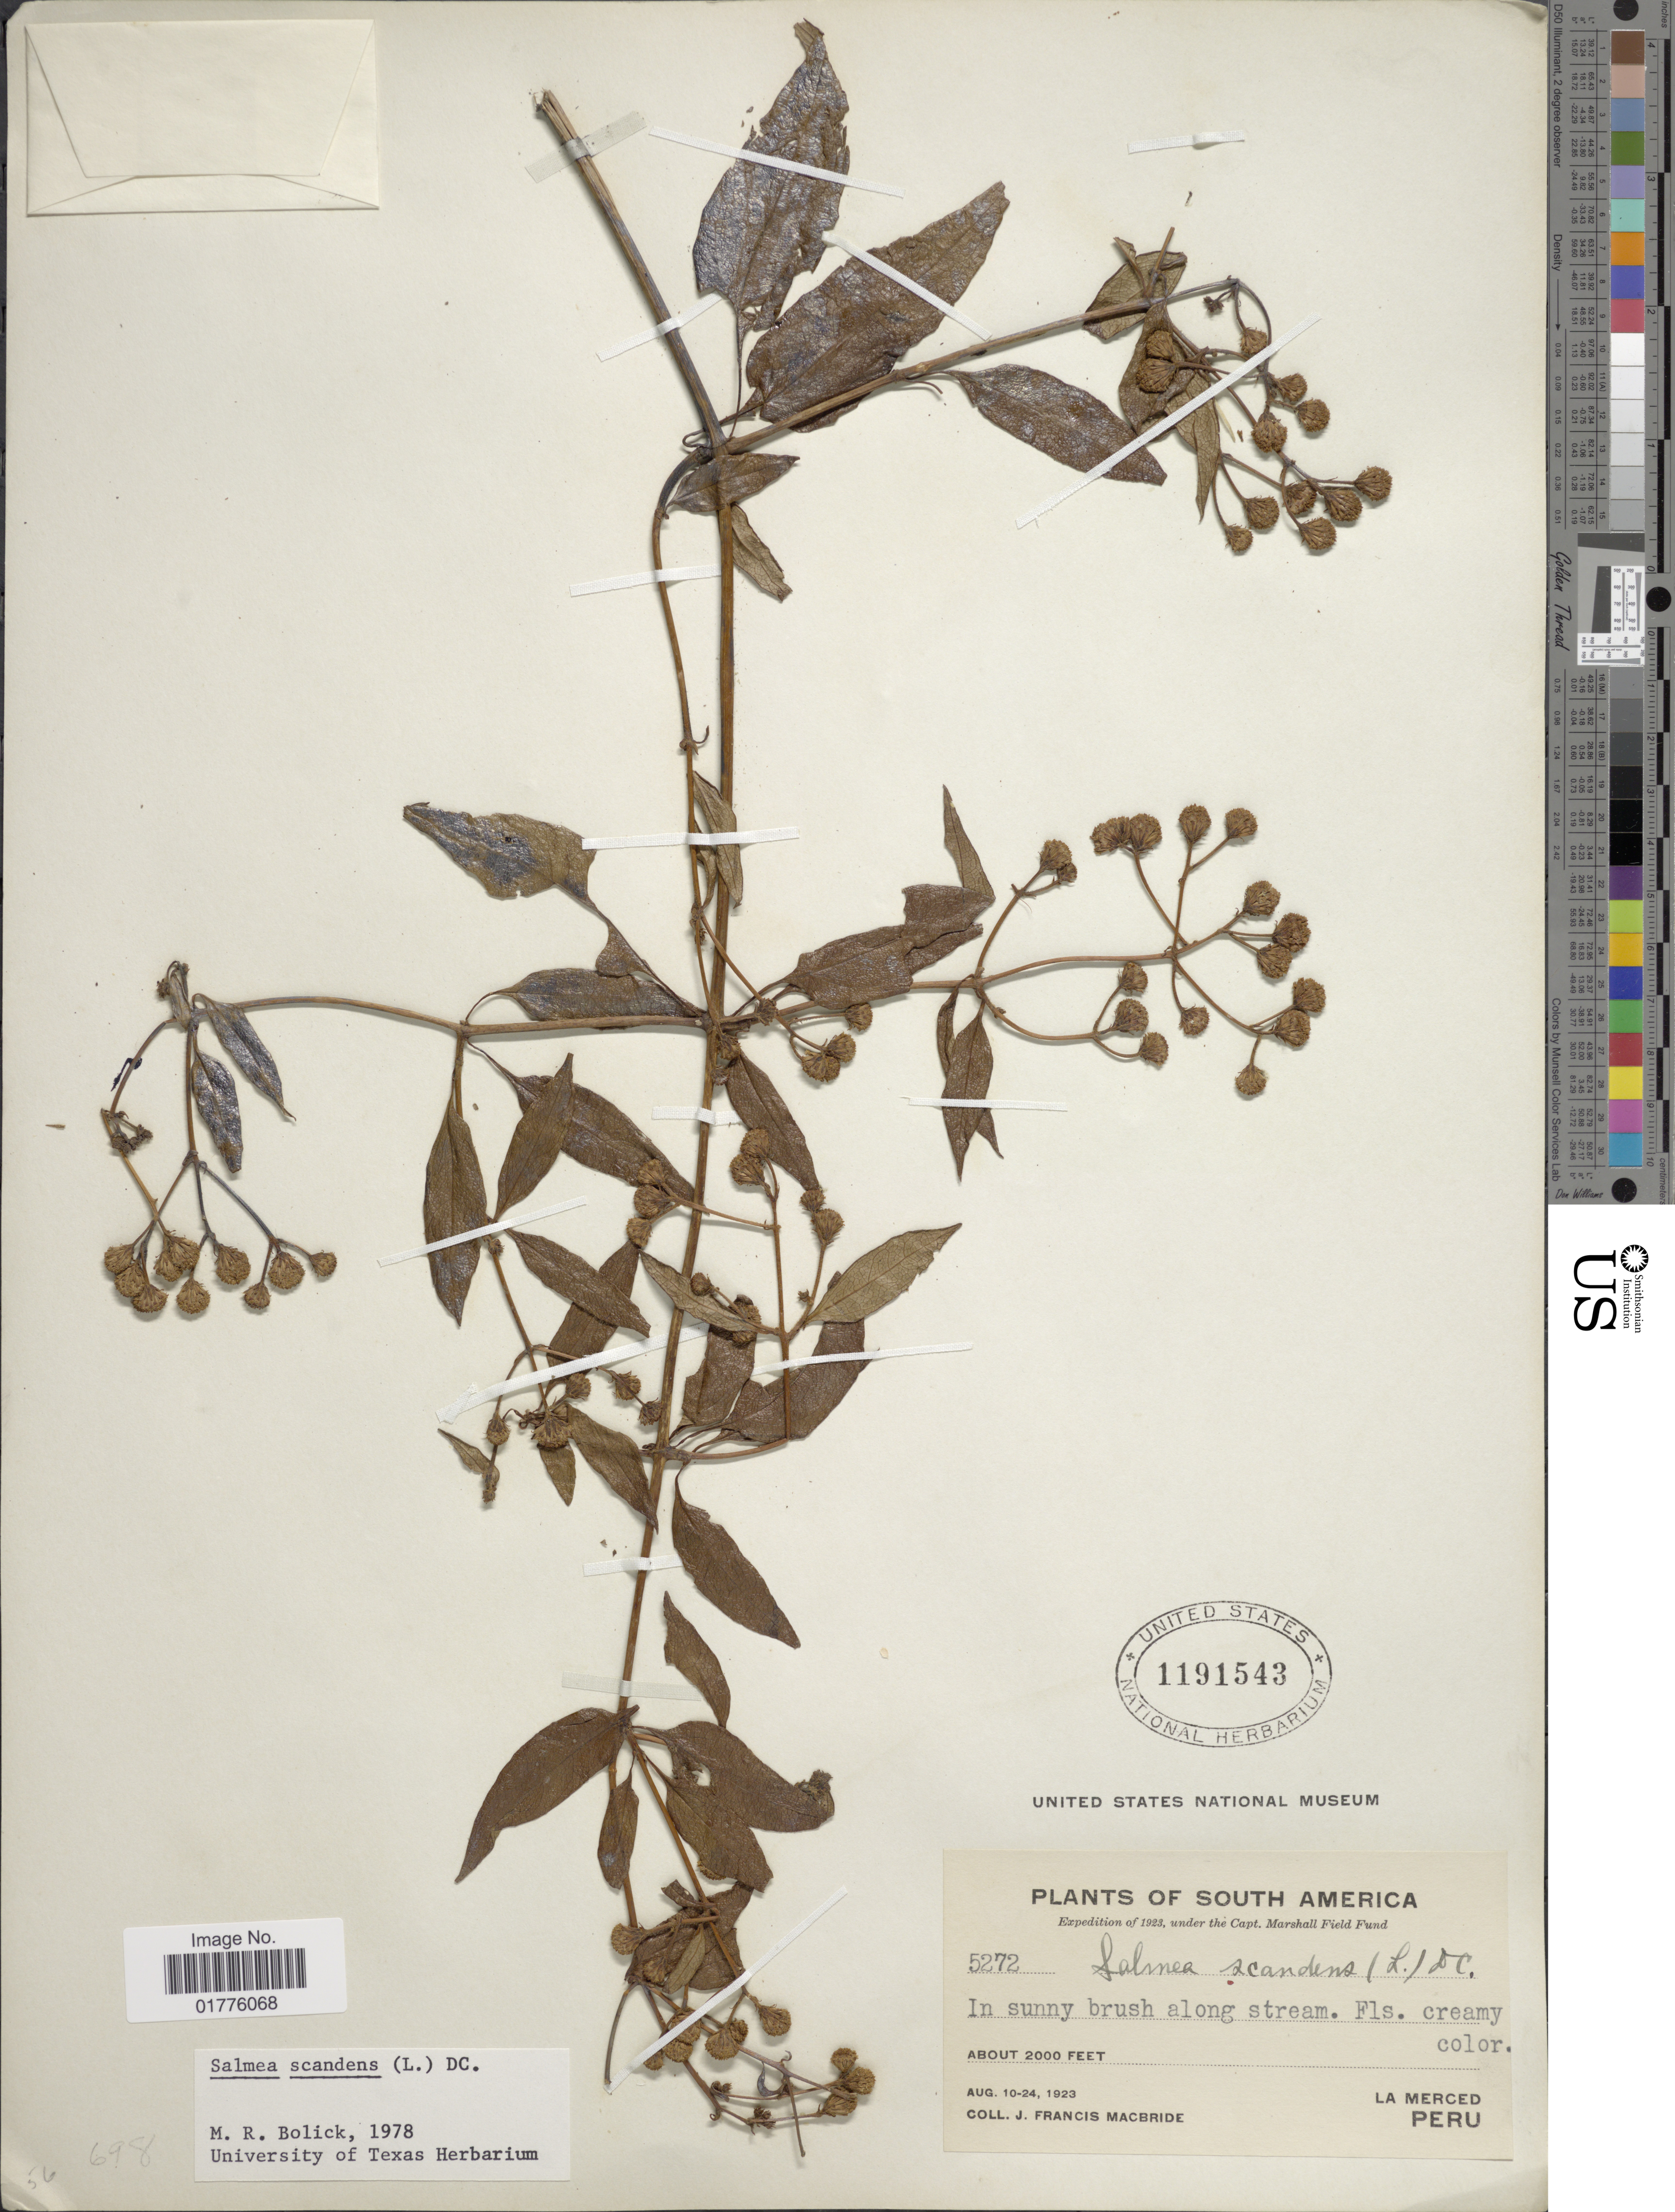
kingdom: Plantae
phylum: Tracheophyta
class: Magnoliopsida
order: Asterales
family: Asteraceae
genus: Salmea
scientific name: Salmea scandens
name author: (L.) DC.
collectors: J. F. Macbride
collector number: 5272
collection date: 1923-08-10/1923-08-24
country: Peru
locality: La Merced Peru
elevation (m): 610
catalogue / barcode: US 1191543